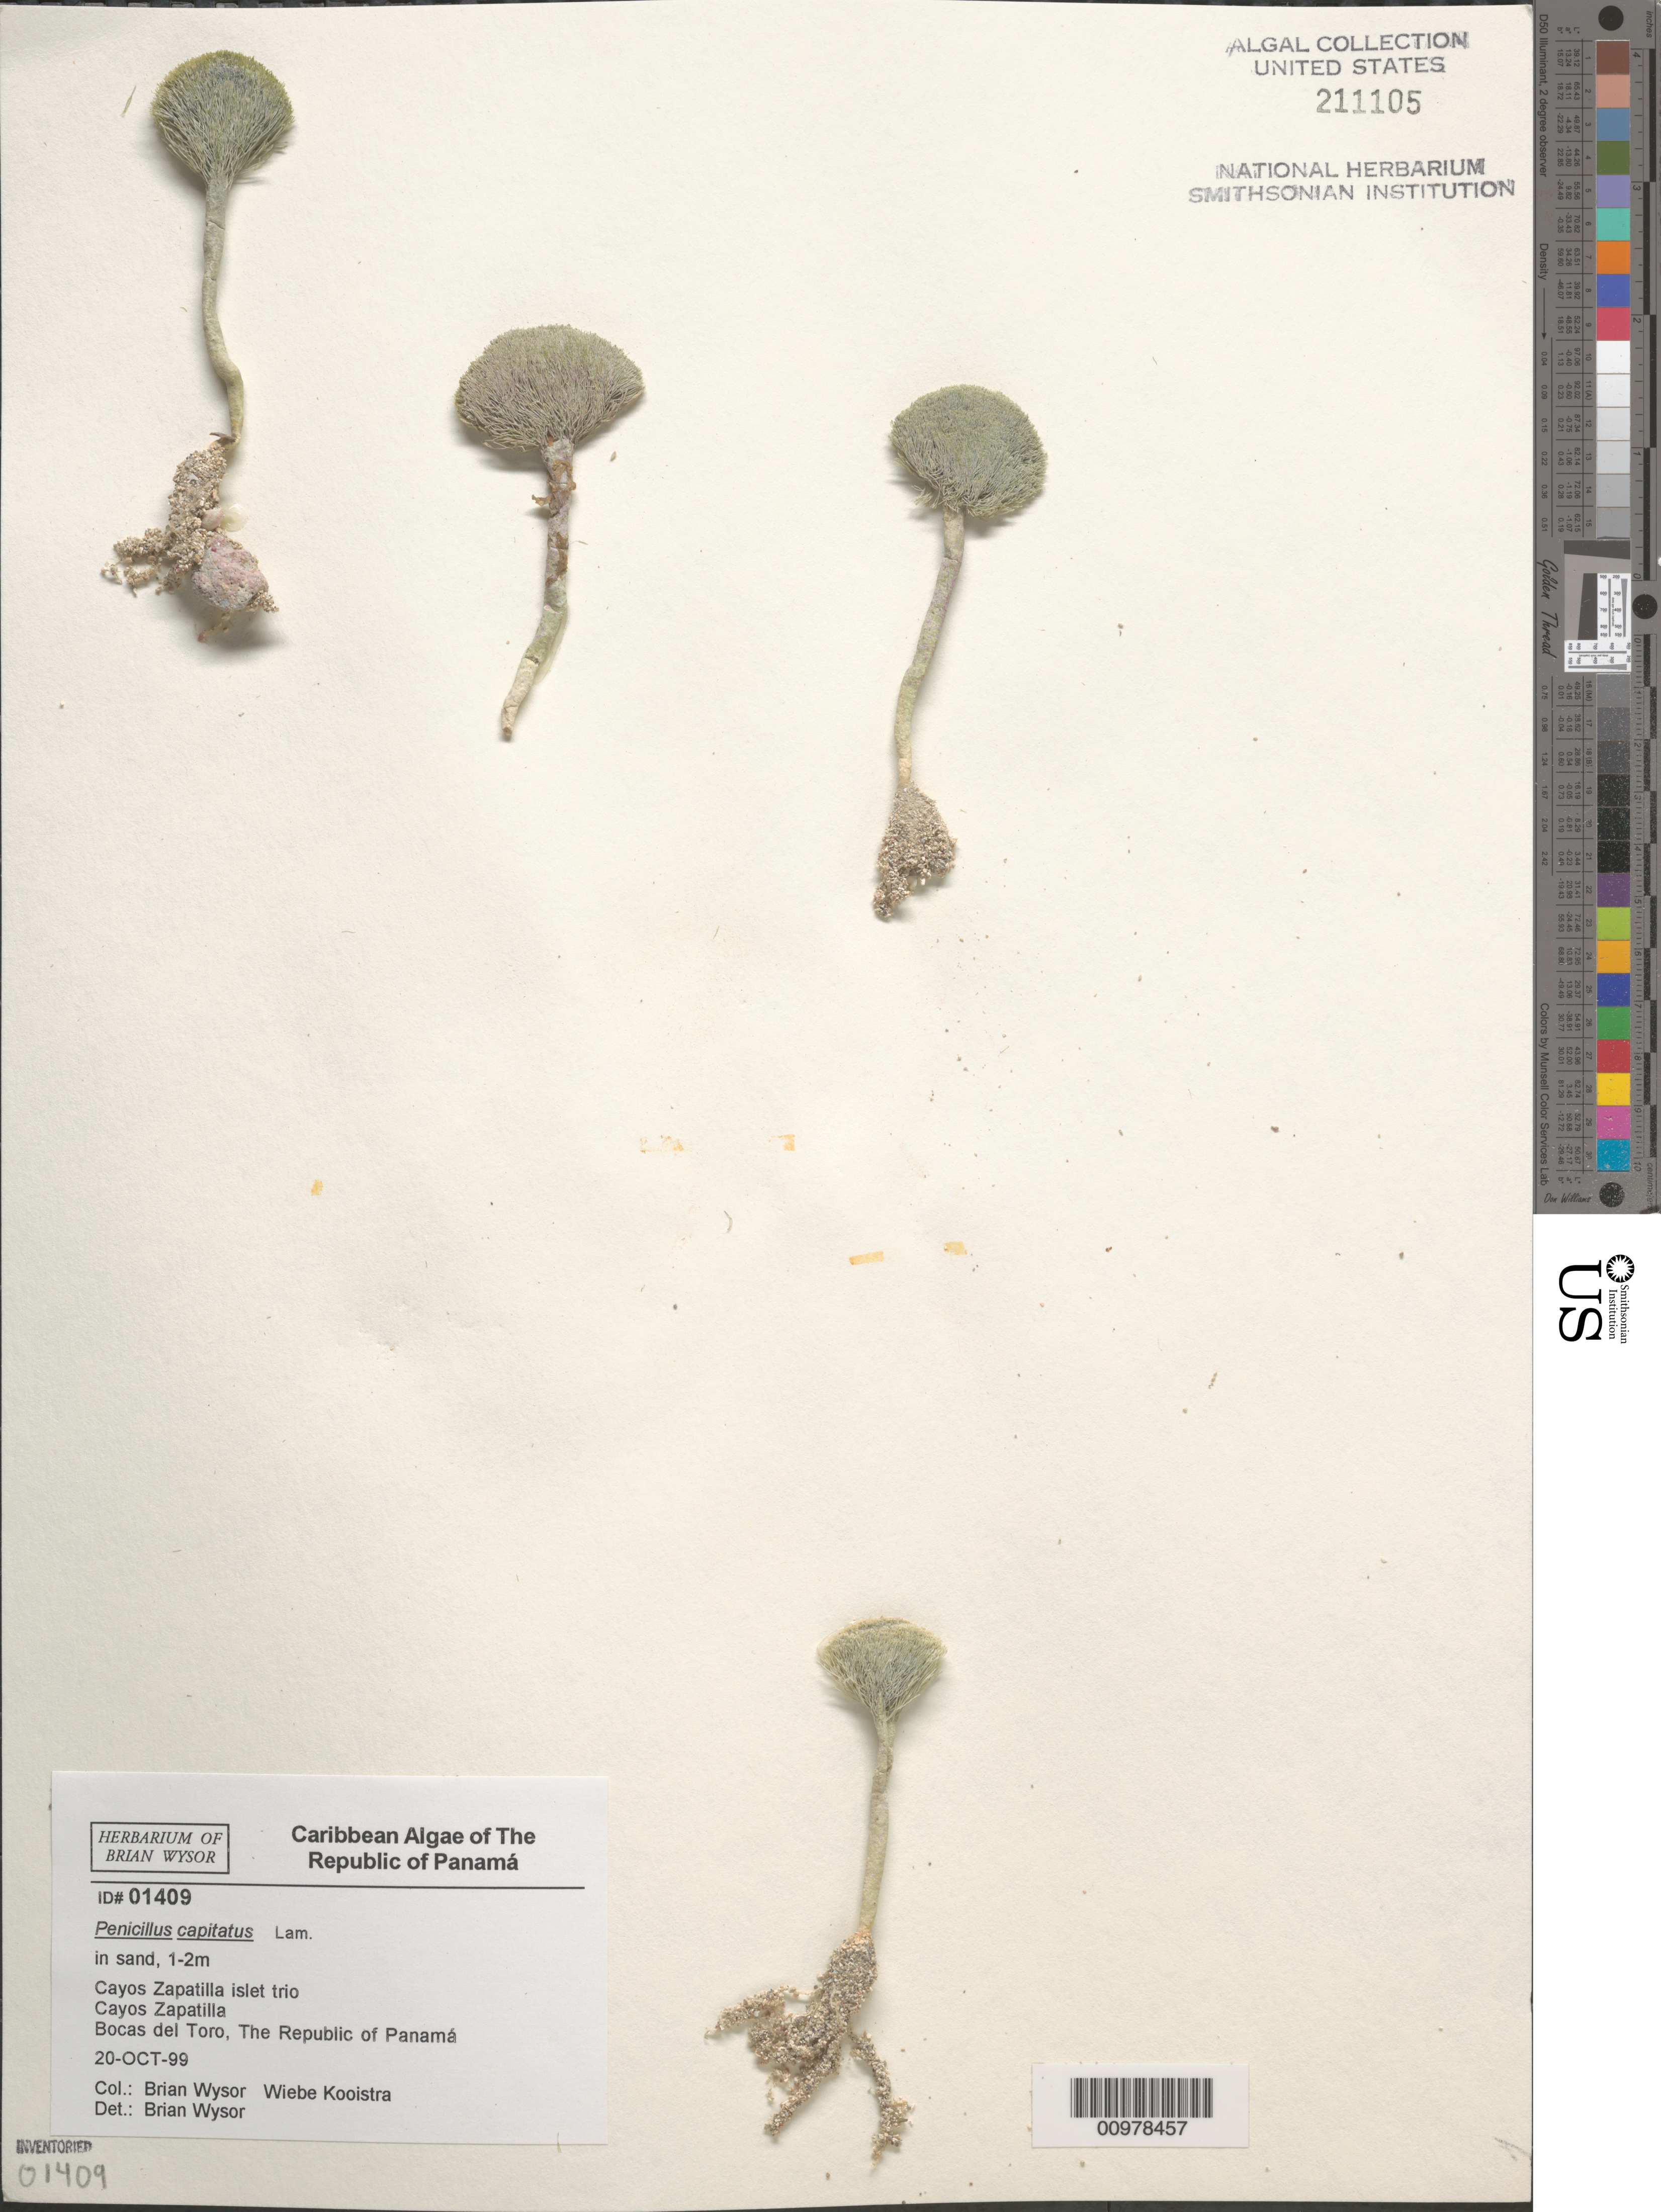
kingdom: Plantae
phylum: Chlorophyta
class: Ulvophyceae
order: Bryopsidales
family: Udoteaceae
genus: Penicillus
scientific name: Penicillus capitatus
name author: Lam.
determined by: Wysor, B.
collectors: B. Wysor & W. Kooistra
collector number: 01409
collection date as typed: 20 Oct 1999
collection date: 1999-10-20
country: Panama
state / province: Bocas del Toro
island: Cayos Zapatilla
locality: Islet trio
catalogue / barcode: US 211105